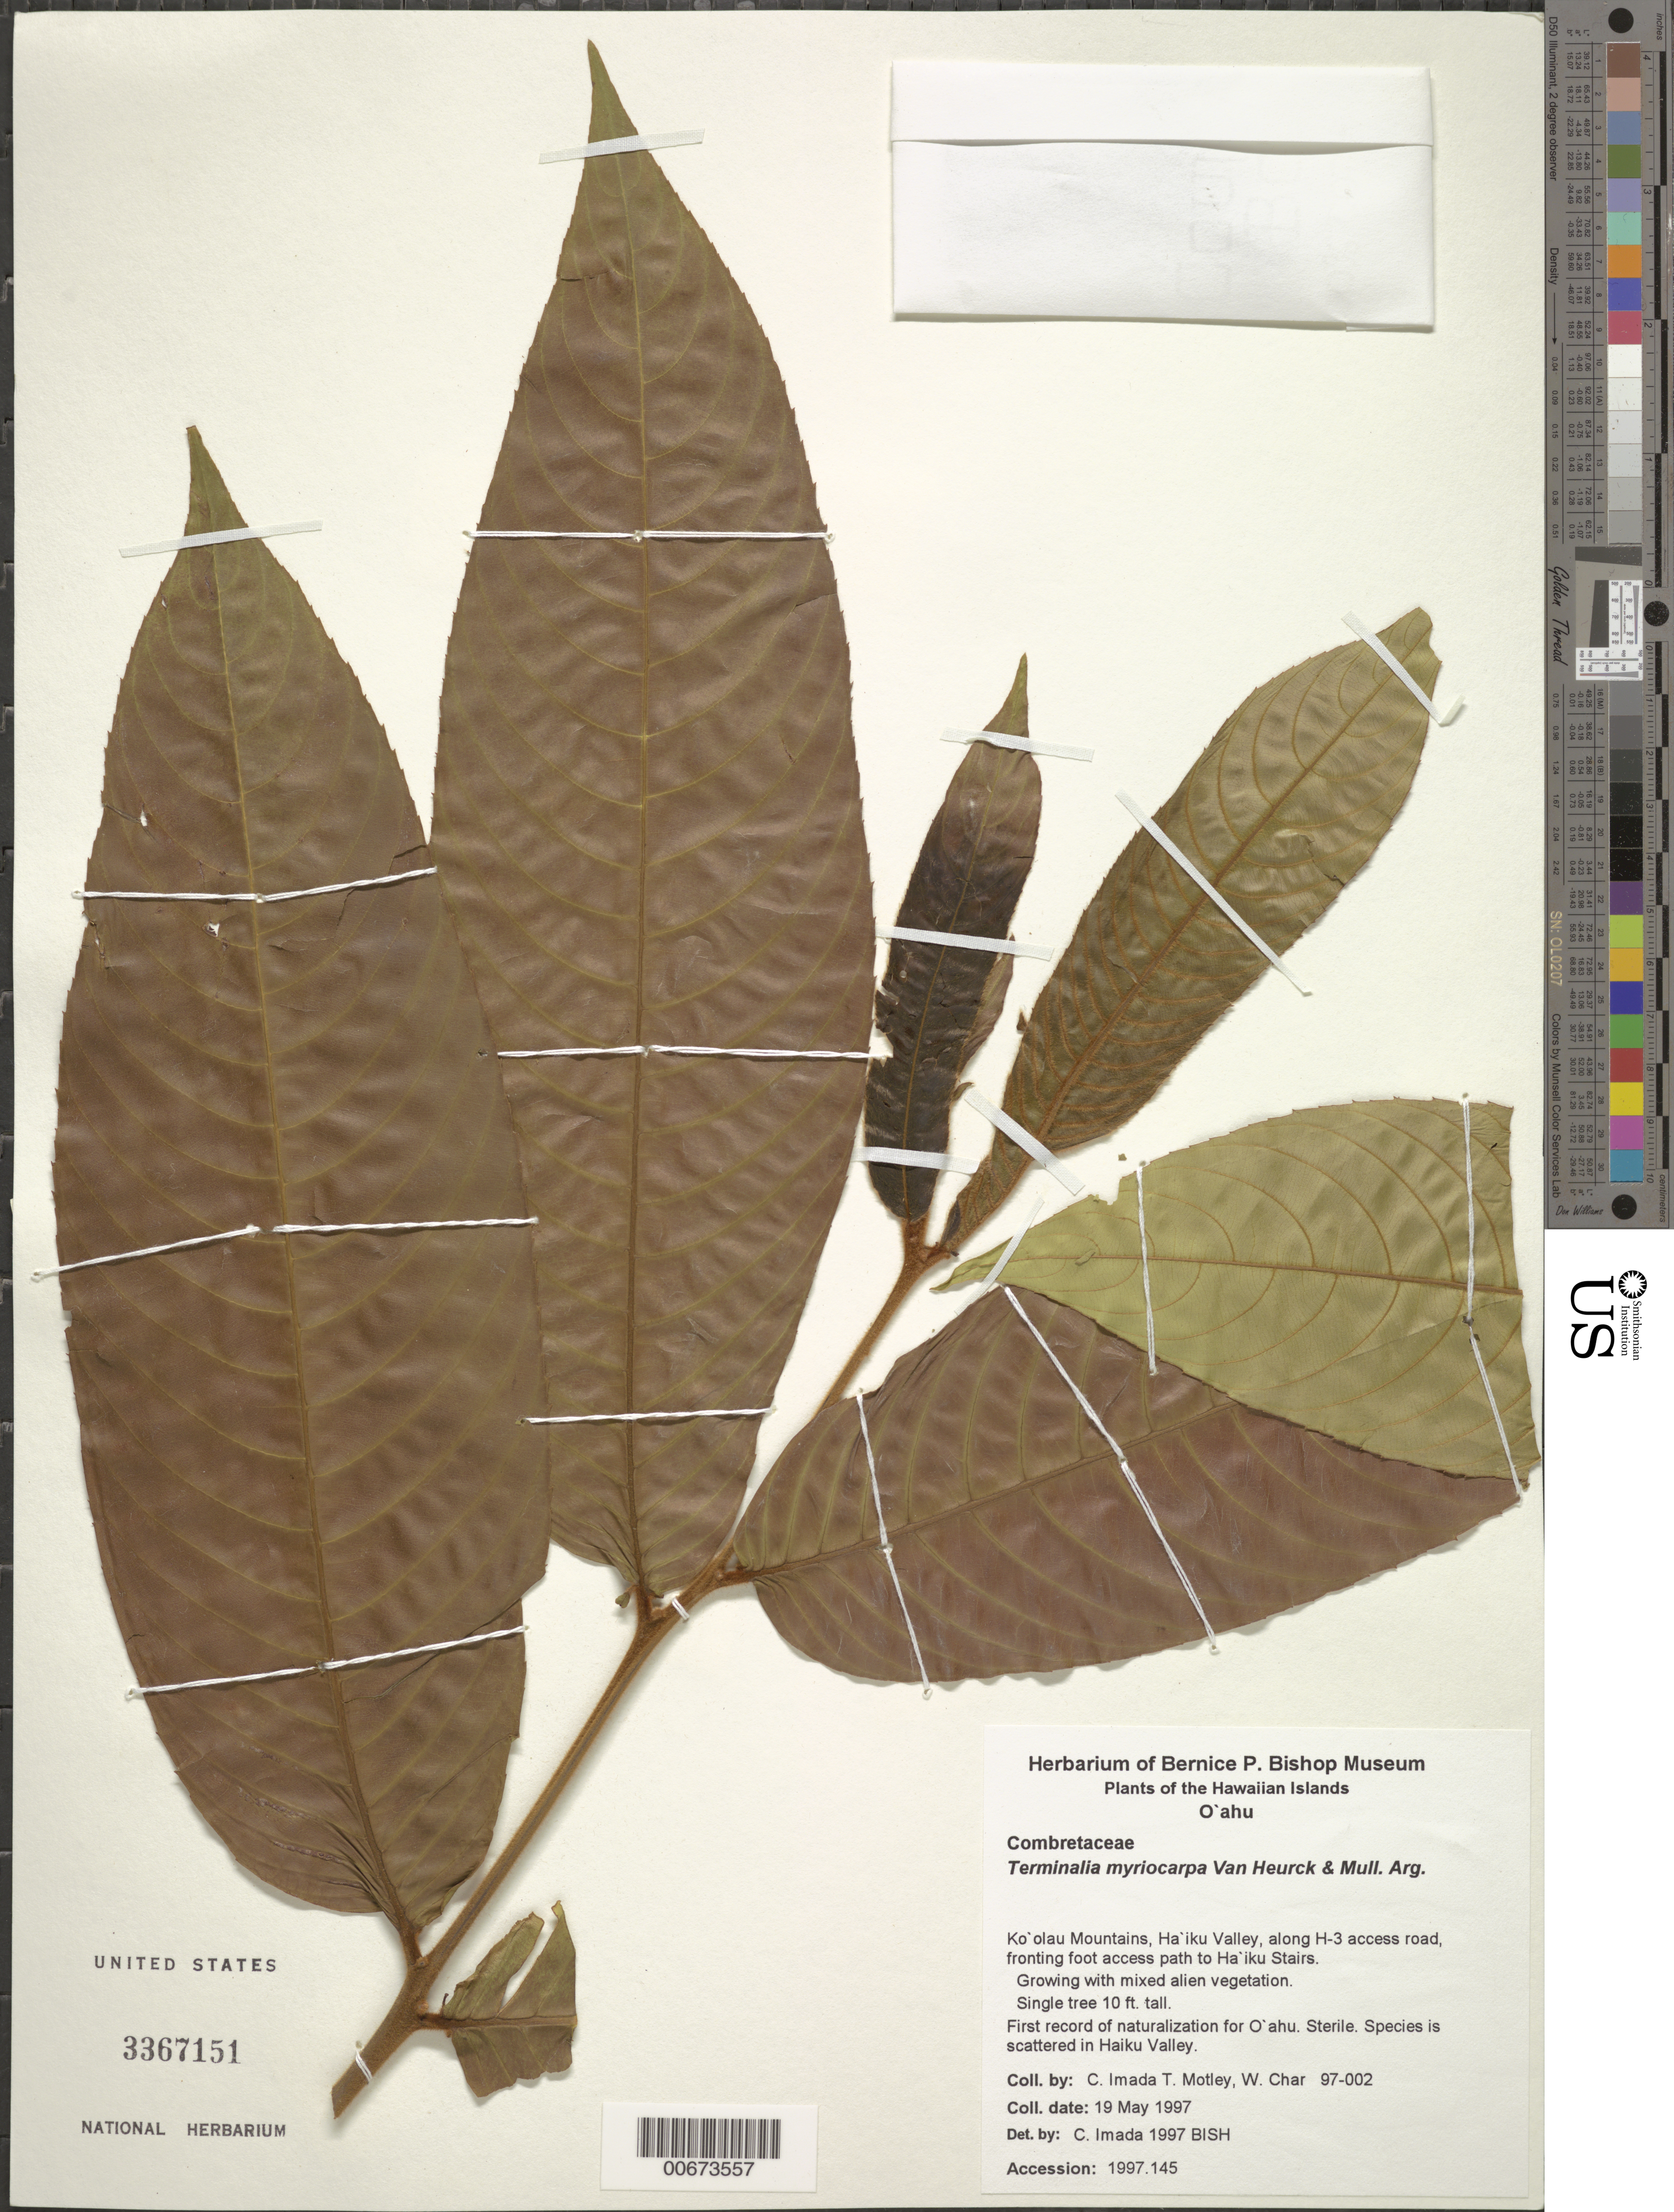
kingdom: Plantae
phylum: Tracheophyta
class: Magnoliopsida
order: Myrtales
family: Combretaceae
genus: Terminalia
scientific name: Terminalia myriocarpa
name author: Van Heurck & Müll. Arg.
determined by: Imada, C. T.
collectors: C. Imada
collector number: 97-002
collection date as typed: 19 May 1997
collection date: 1997-05-19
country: United States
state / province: Hawaii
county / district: Honolulu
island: Oahu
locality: Ko'olau Mountains, Ha'iku Valley, along H-3 access road, fronting foot access path to Ha'iku Stairs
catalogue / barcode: US 3367151